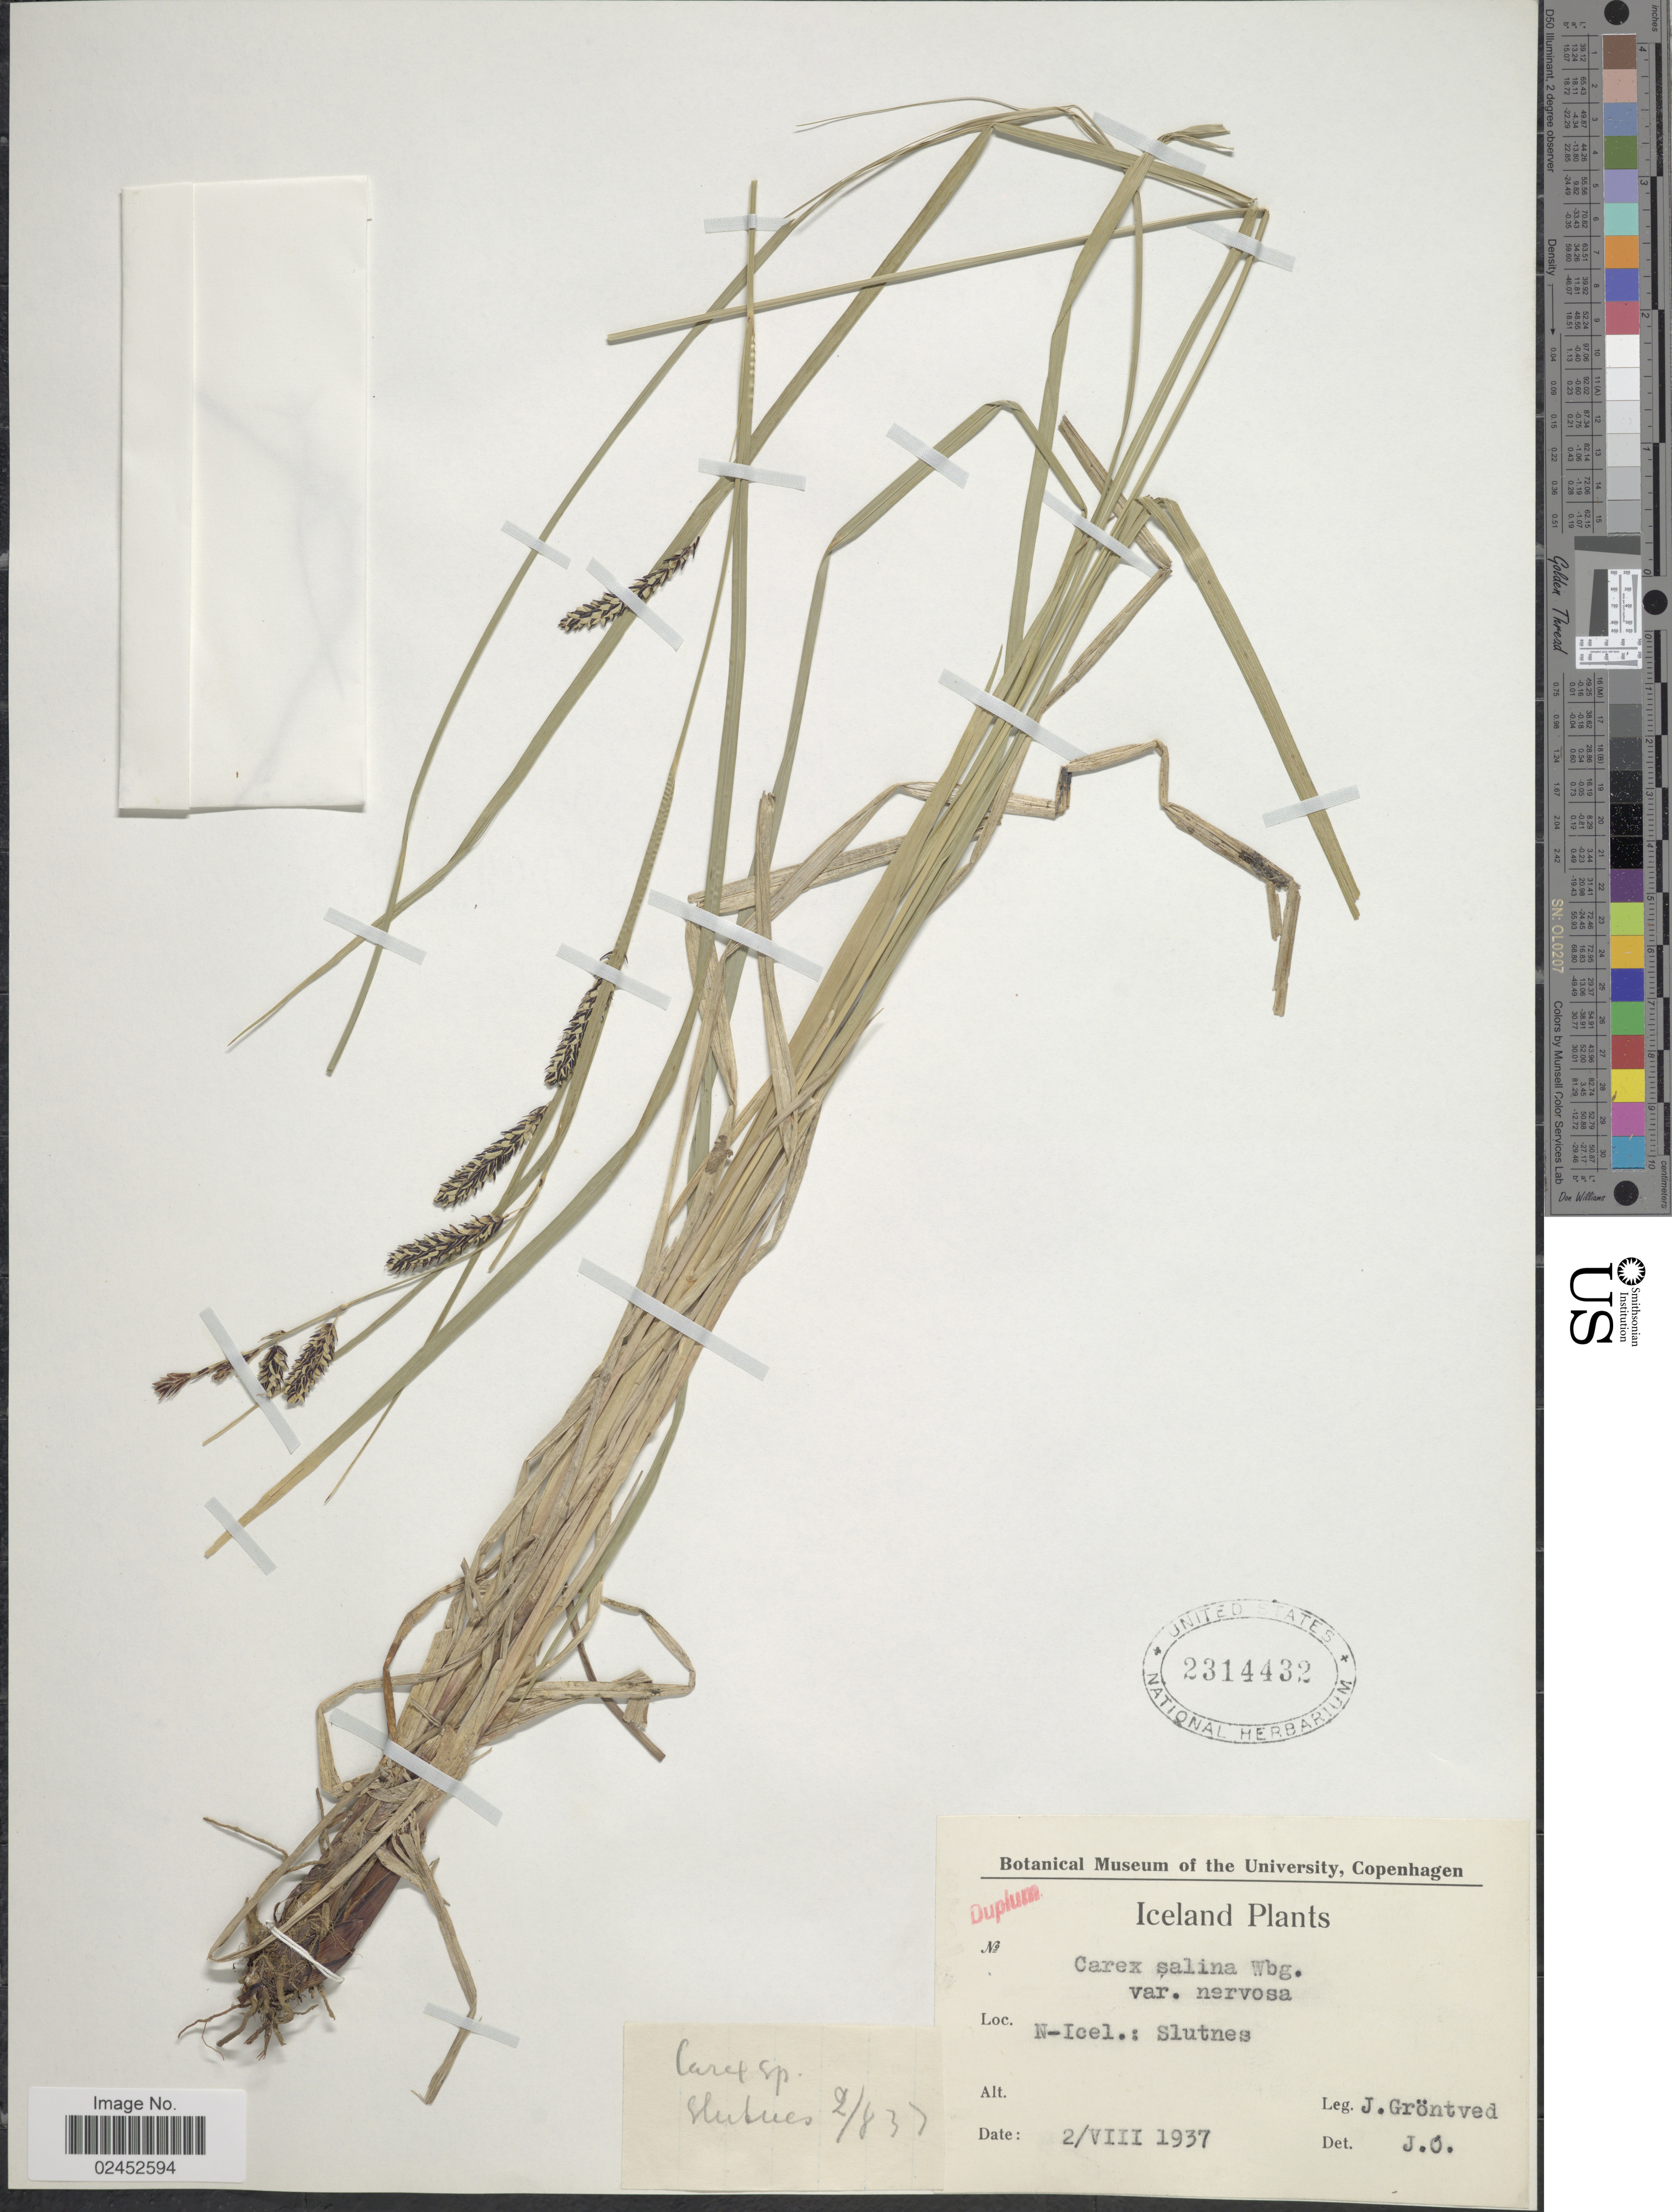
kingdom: Plantae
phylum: Tracheophyta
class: Liliopsida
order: Poales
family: Cyperaceae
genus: Carex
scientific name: Carex salina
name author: Wahlenb.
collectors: J. Gröntved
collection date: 1937-08-02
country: Iceland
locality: N-Icle.: Slutnes.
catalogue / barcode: US 2314432